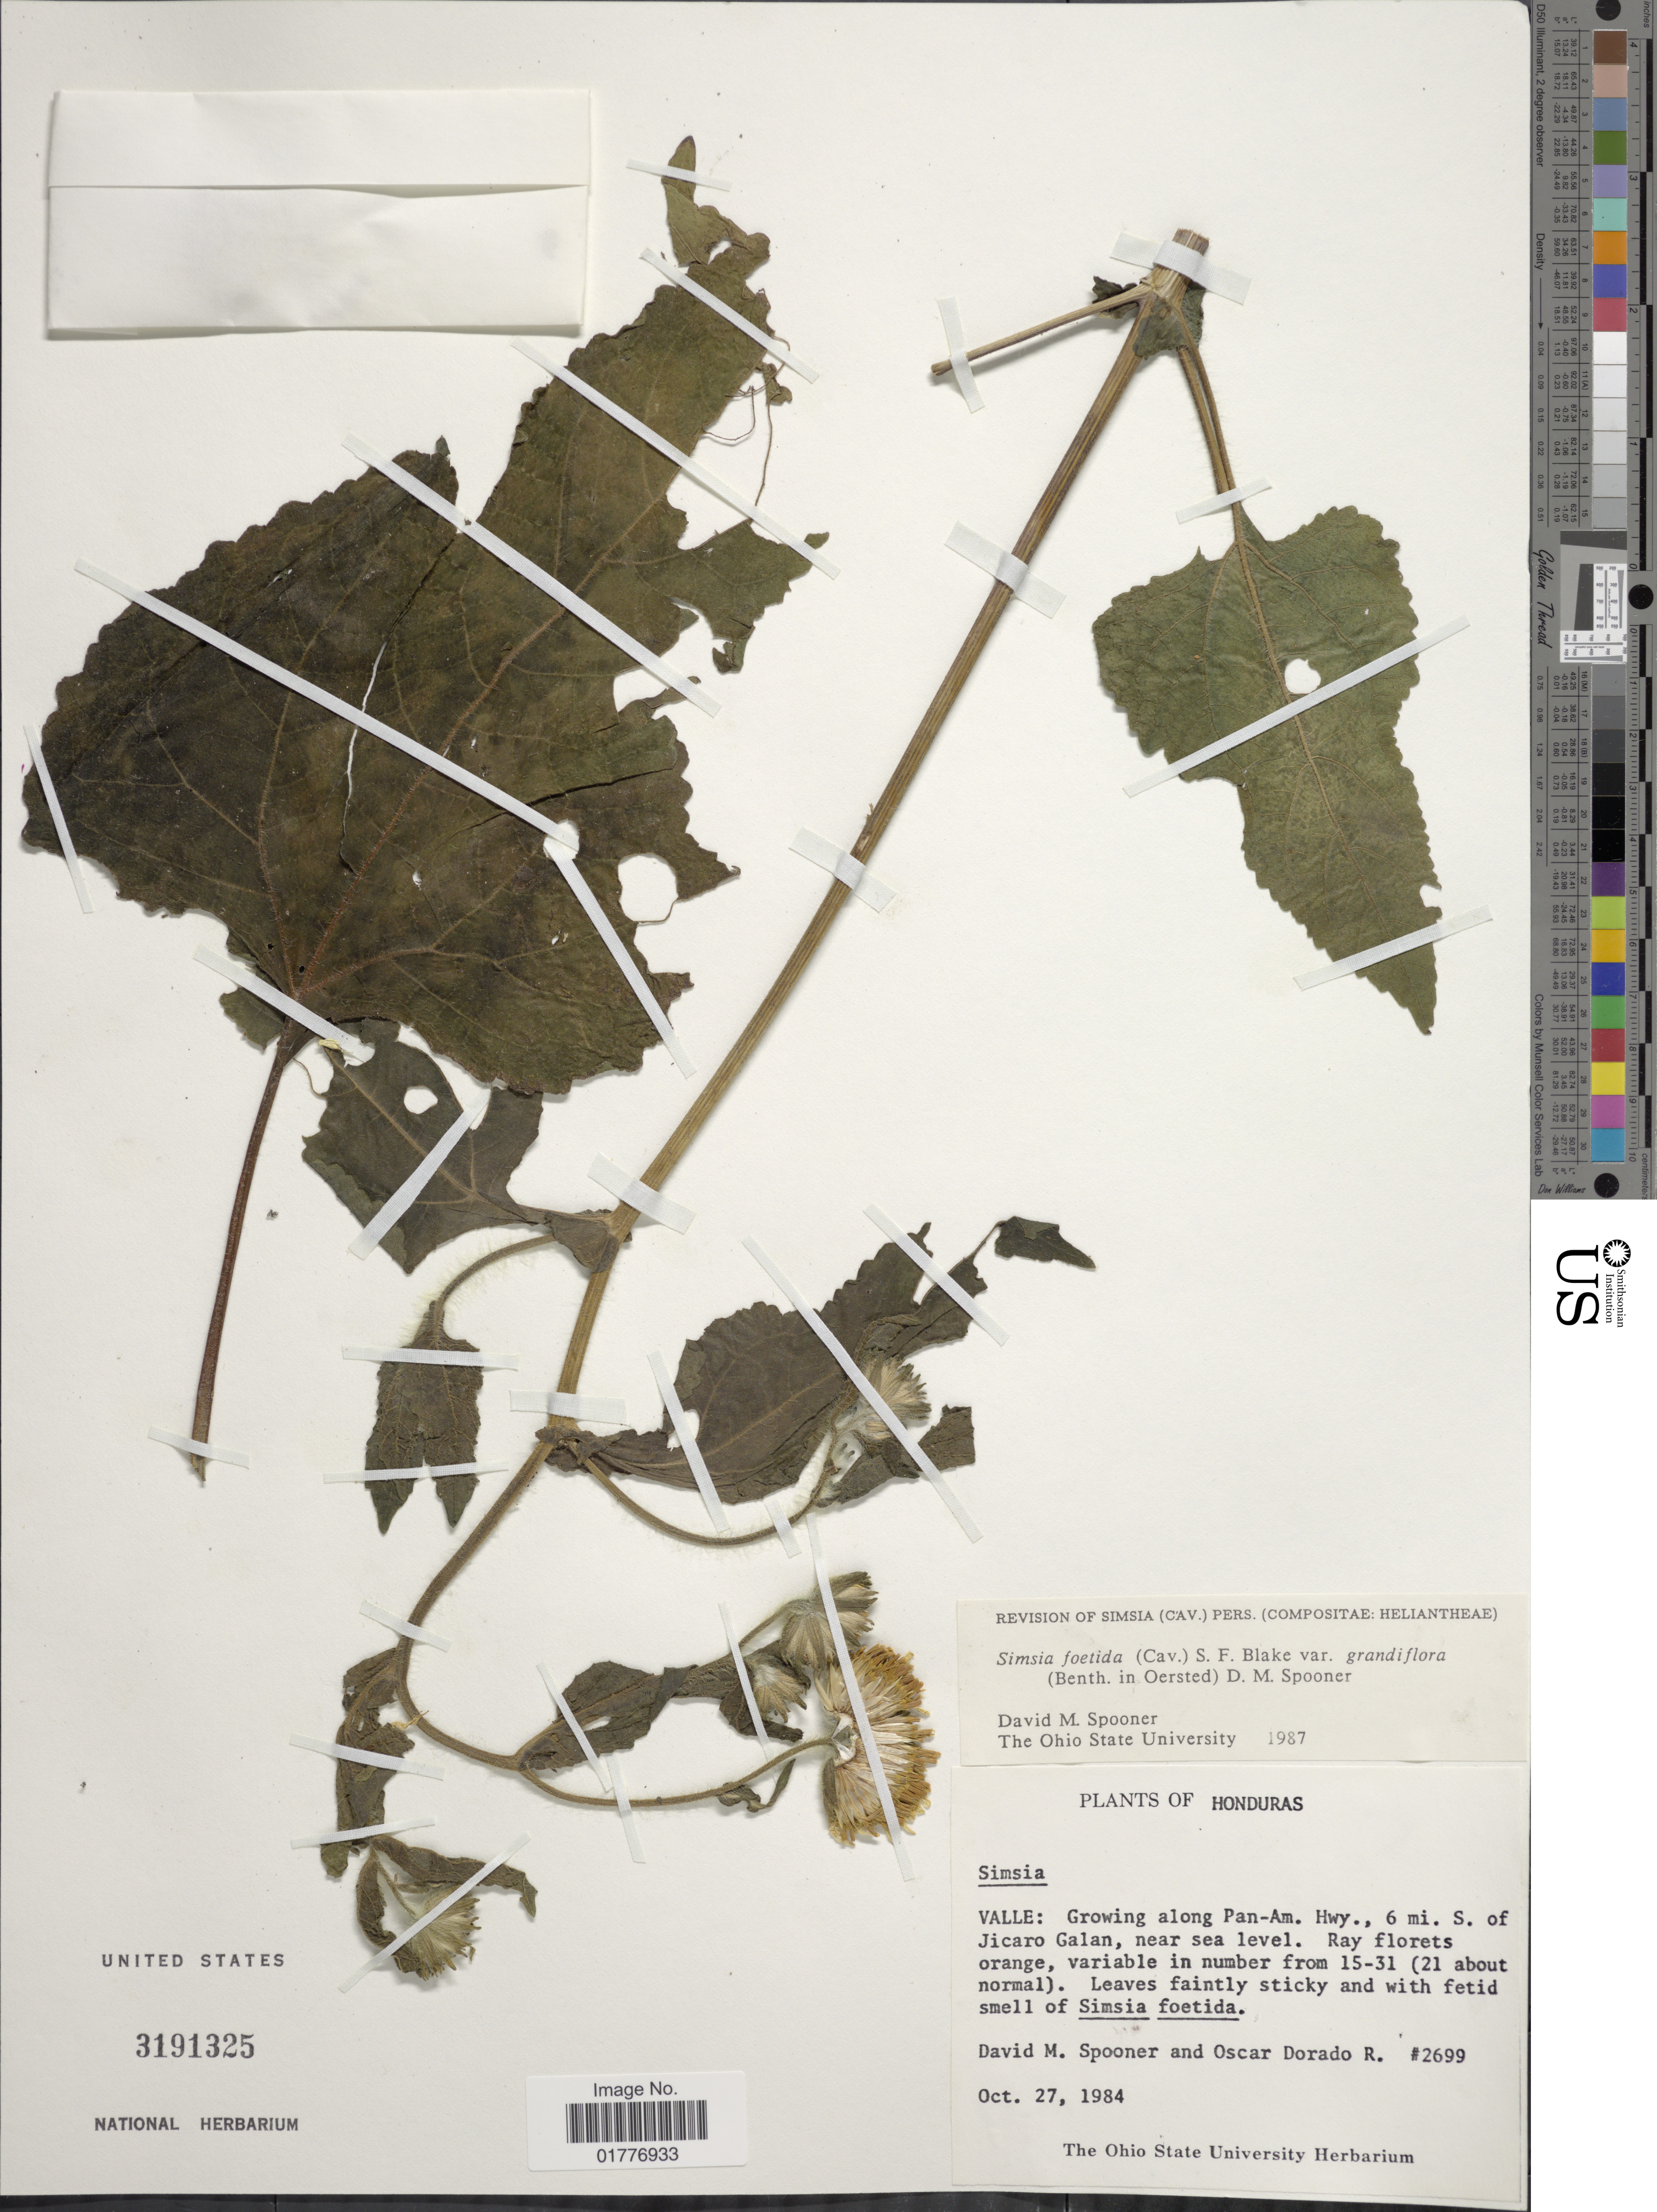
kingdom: Plantae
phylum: Tracheophyta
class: Magnoliopsida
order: Asterales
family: Asteraceae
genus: Simsia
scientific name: Simsia foetida var. grandiflora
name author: (Benth.) D.M. Spooner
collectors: D. Spooner & O. R. Dorado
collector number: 2699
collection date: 1984-10-27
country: Honduras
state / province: Valle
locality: Valle: Growing along Pan-Am, Hwy., 6 mi. S. of Jicaro Galan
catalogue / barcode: US 3191325